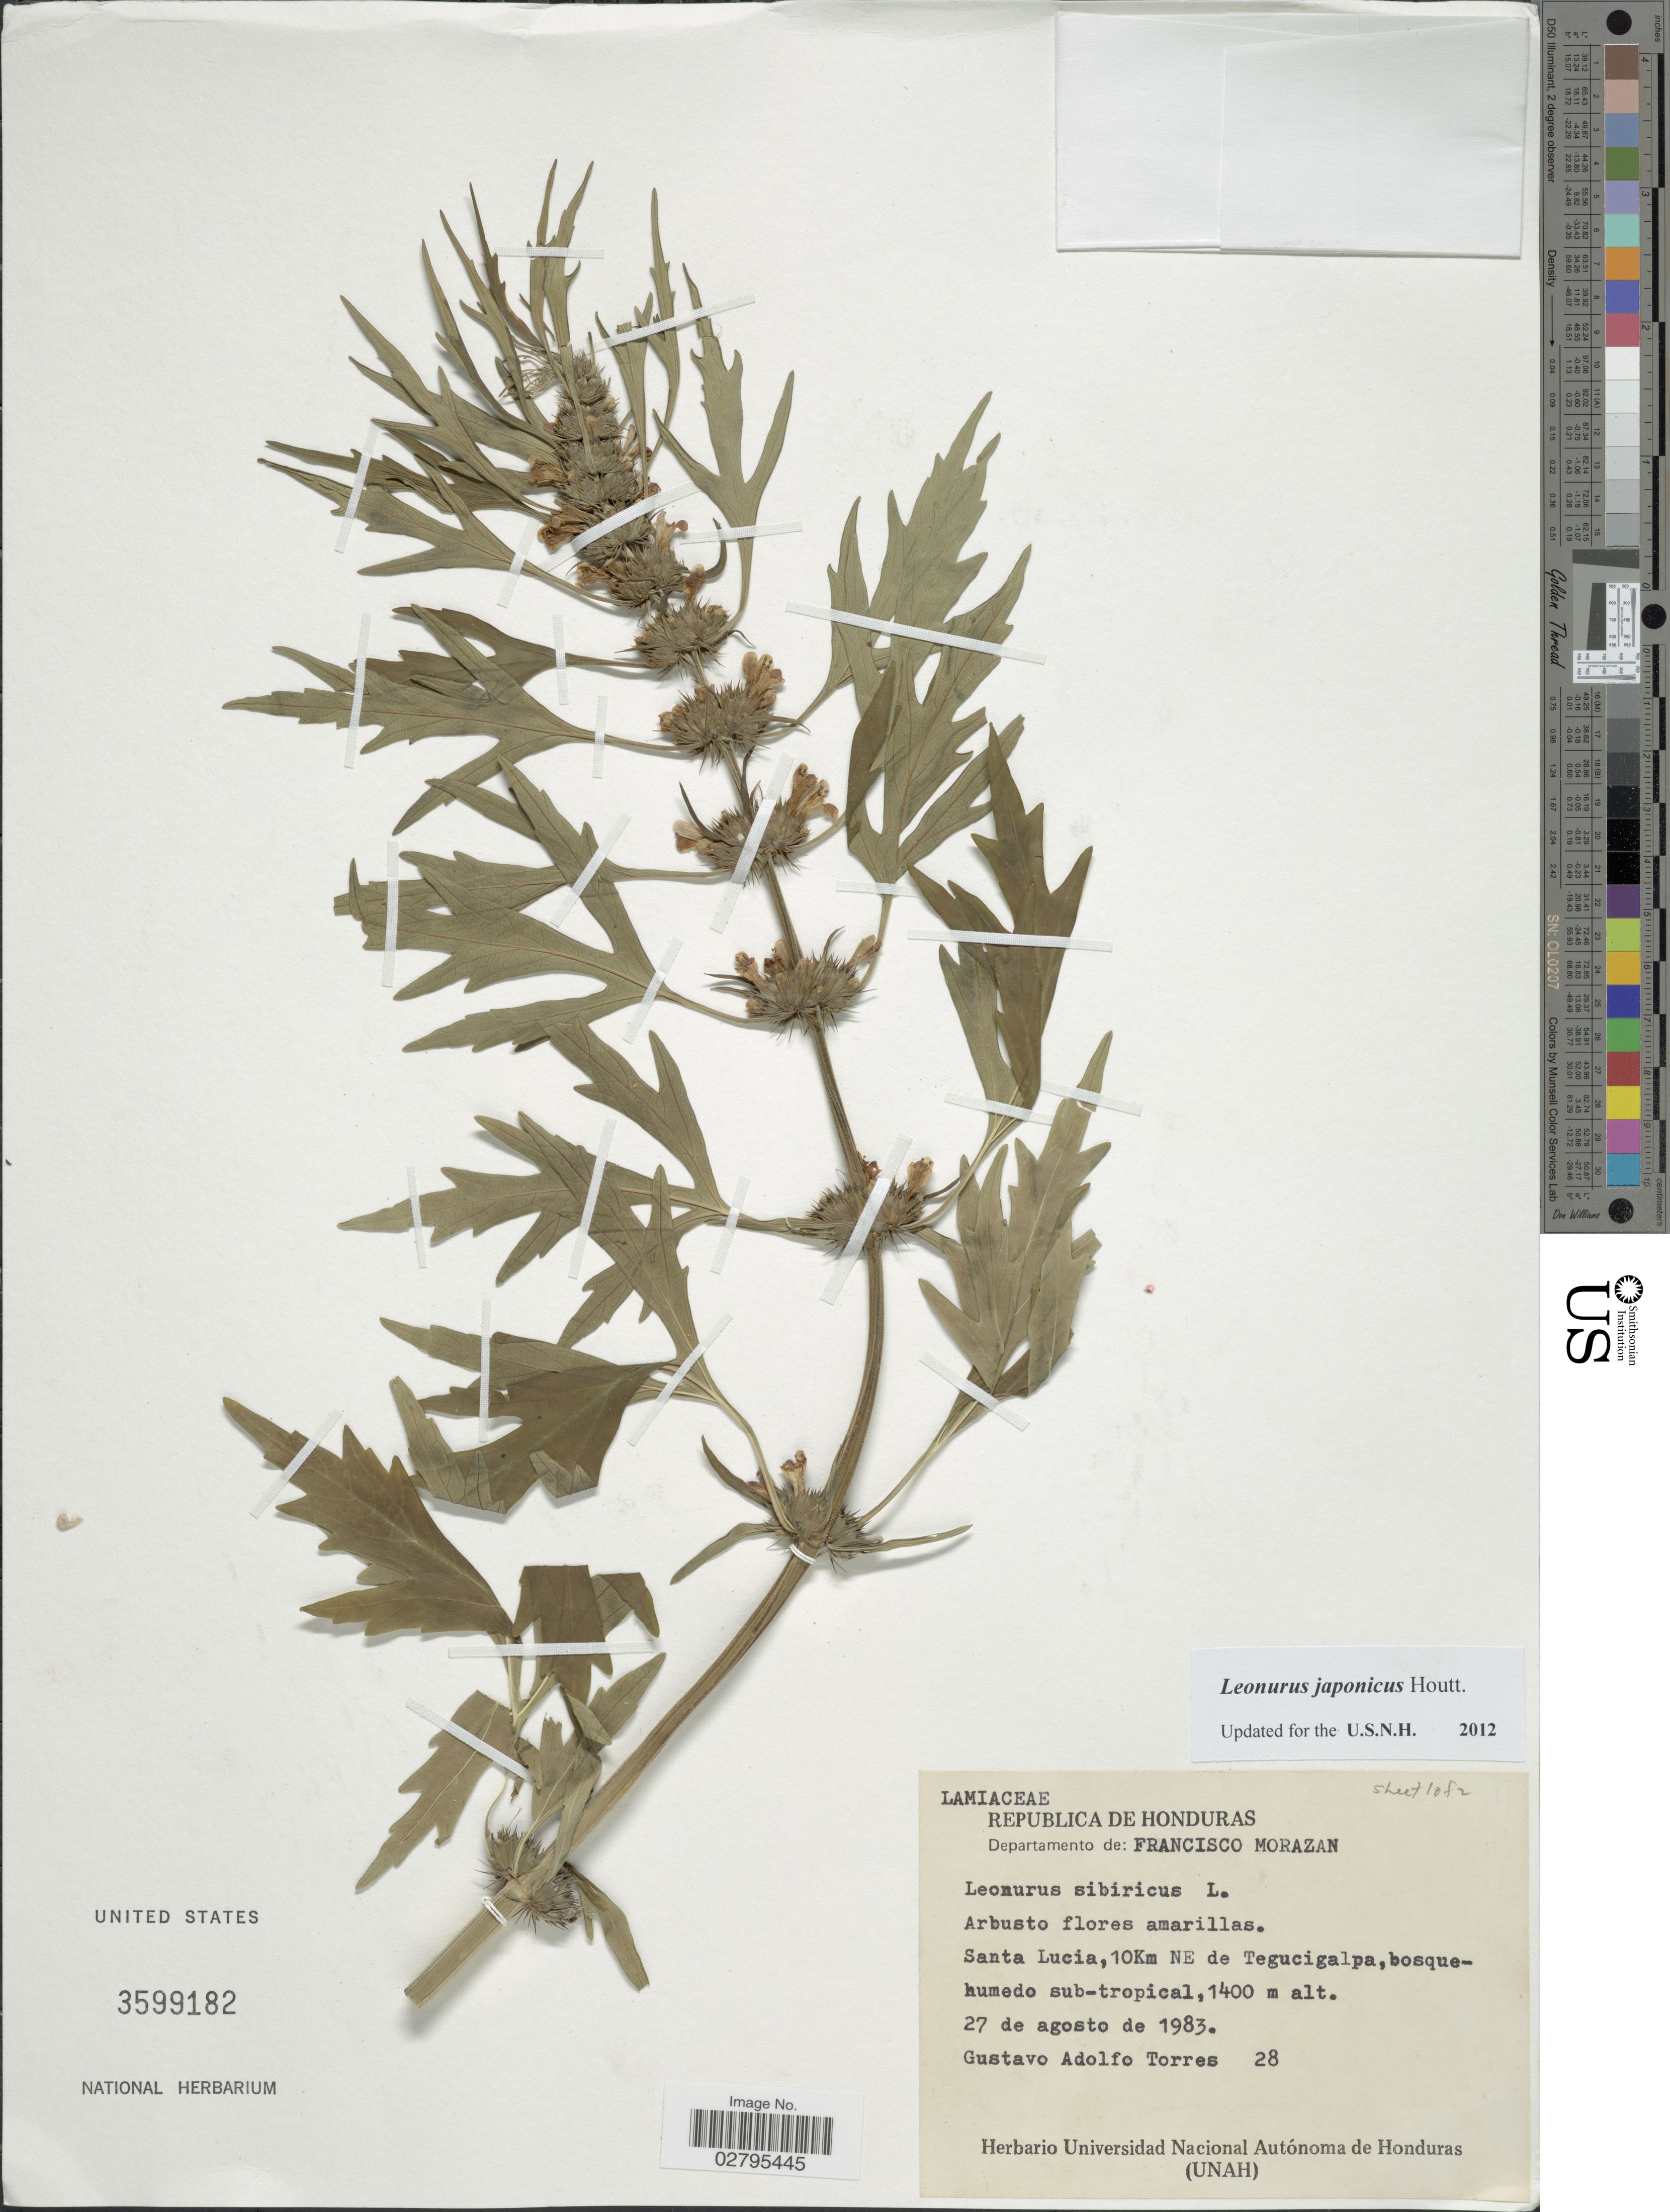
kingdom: Plantae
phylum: Tracheophyta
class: Magnoliopsida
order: Lamiales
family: Lamiaceae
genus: Leonurus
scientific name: Leonurus japonicus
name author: Houtt.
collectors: G. Torres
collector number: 28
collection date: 1983-08-27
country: Honduras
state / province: Fco. Morazán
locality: Departamento de: Francisco Morazan, Santa Lucia, 10Km NE de Tegucigalpa.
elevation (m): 1400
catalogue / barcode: US 3599182